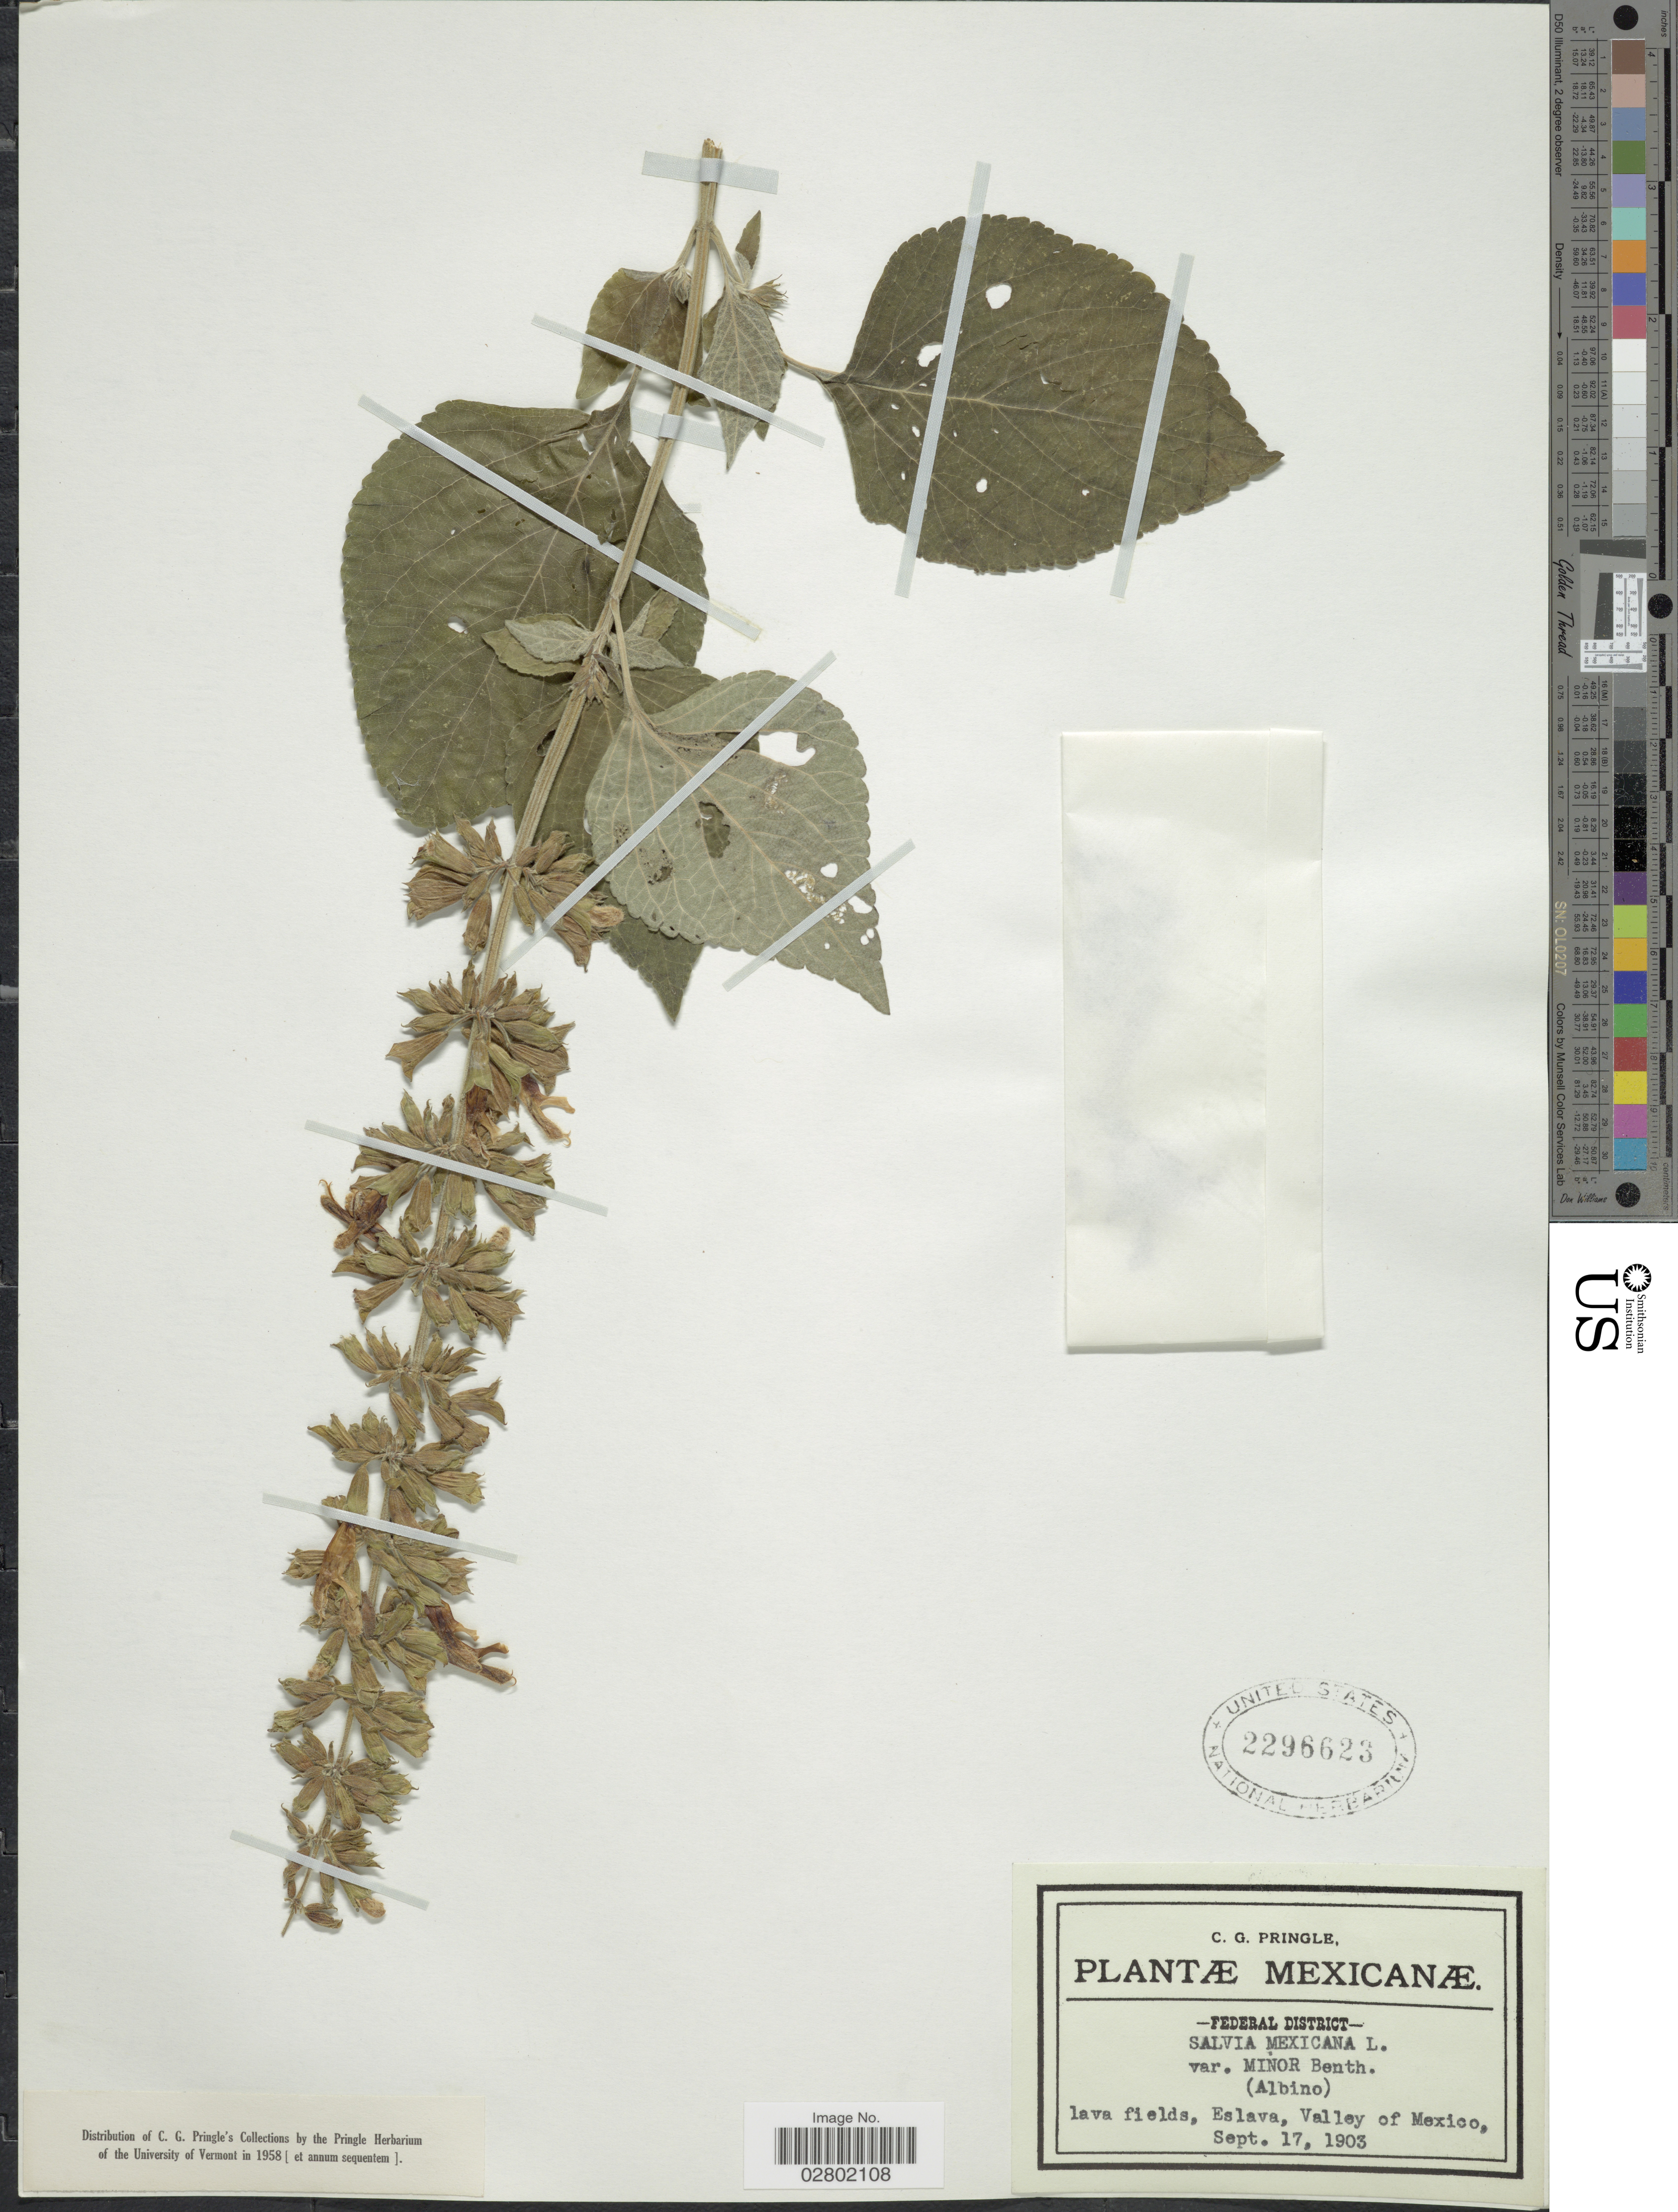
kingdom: Plantae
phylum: Tracheophyta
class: Magnoliopsida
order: Lamiales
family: Lamiaceae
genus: Salvia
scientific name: Salvia mexicana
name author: L.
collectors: C. G. Pringle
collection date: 1903-09-17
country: Mexico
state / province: Distrito Federal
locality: Lava fields, Eslava, Valley of Mexico.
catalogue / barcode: US 2296623